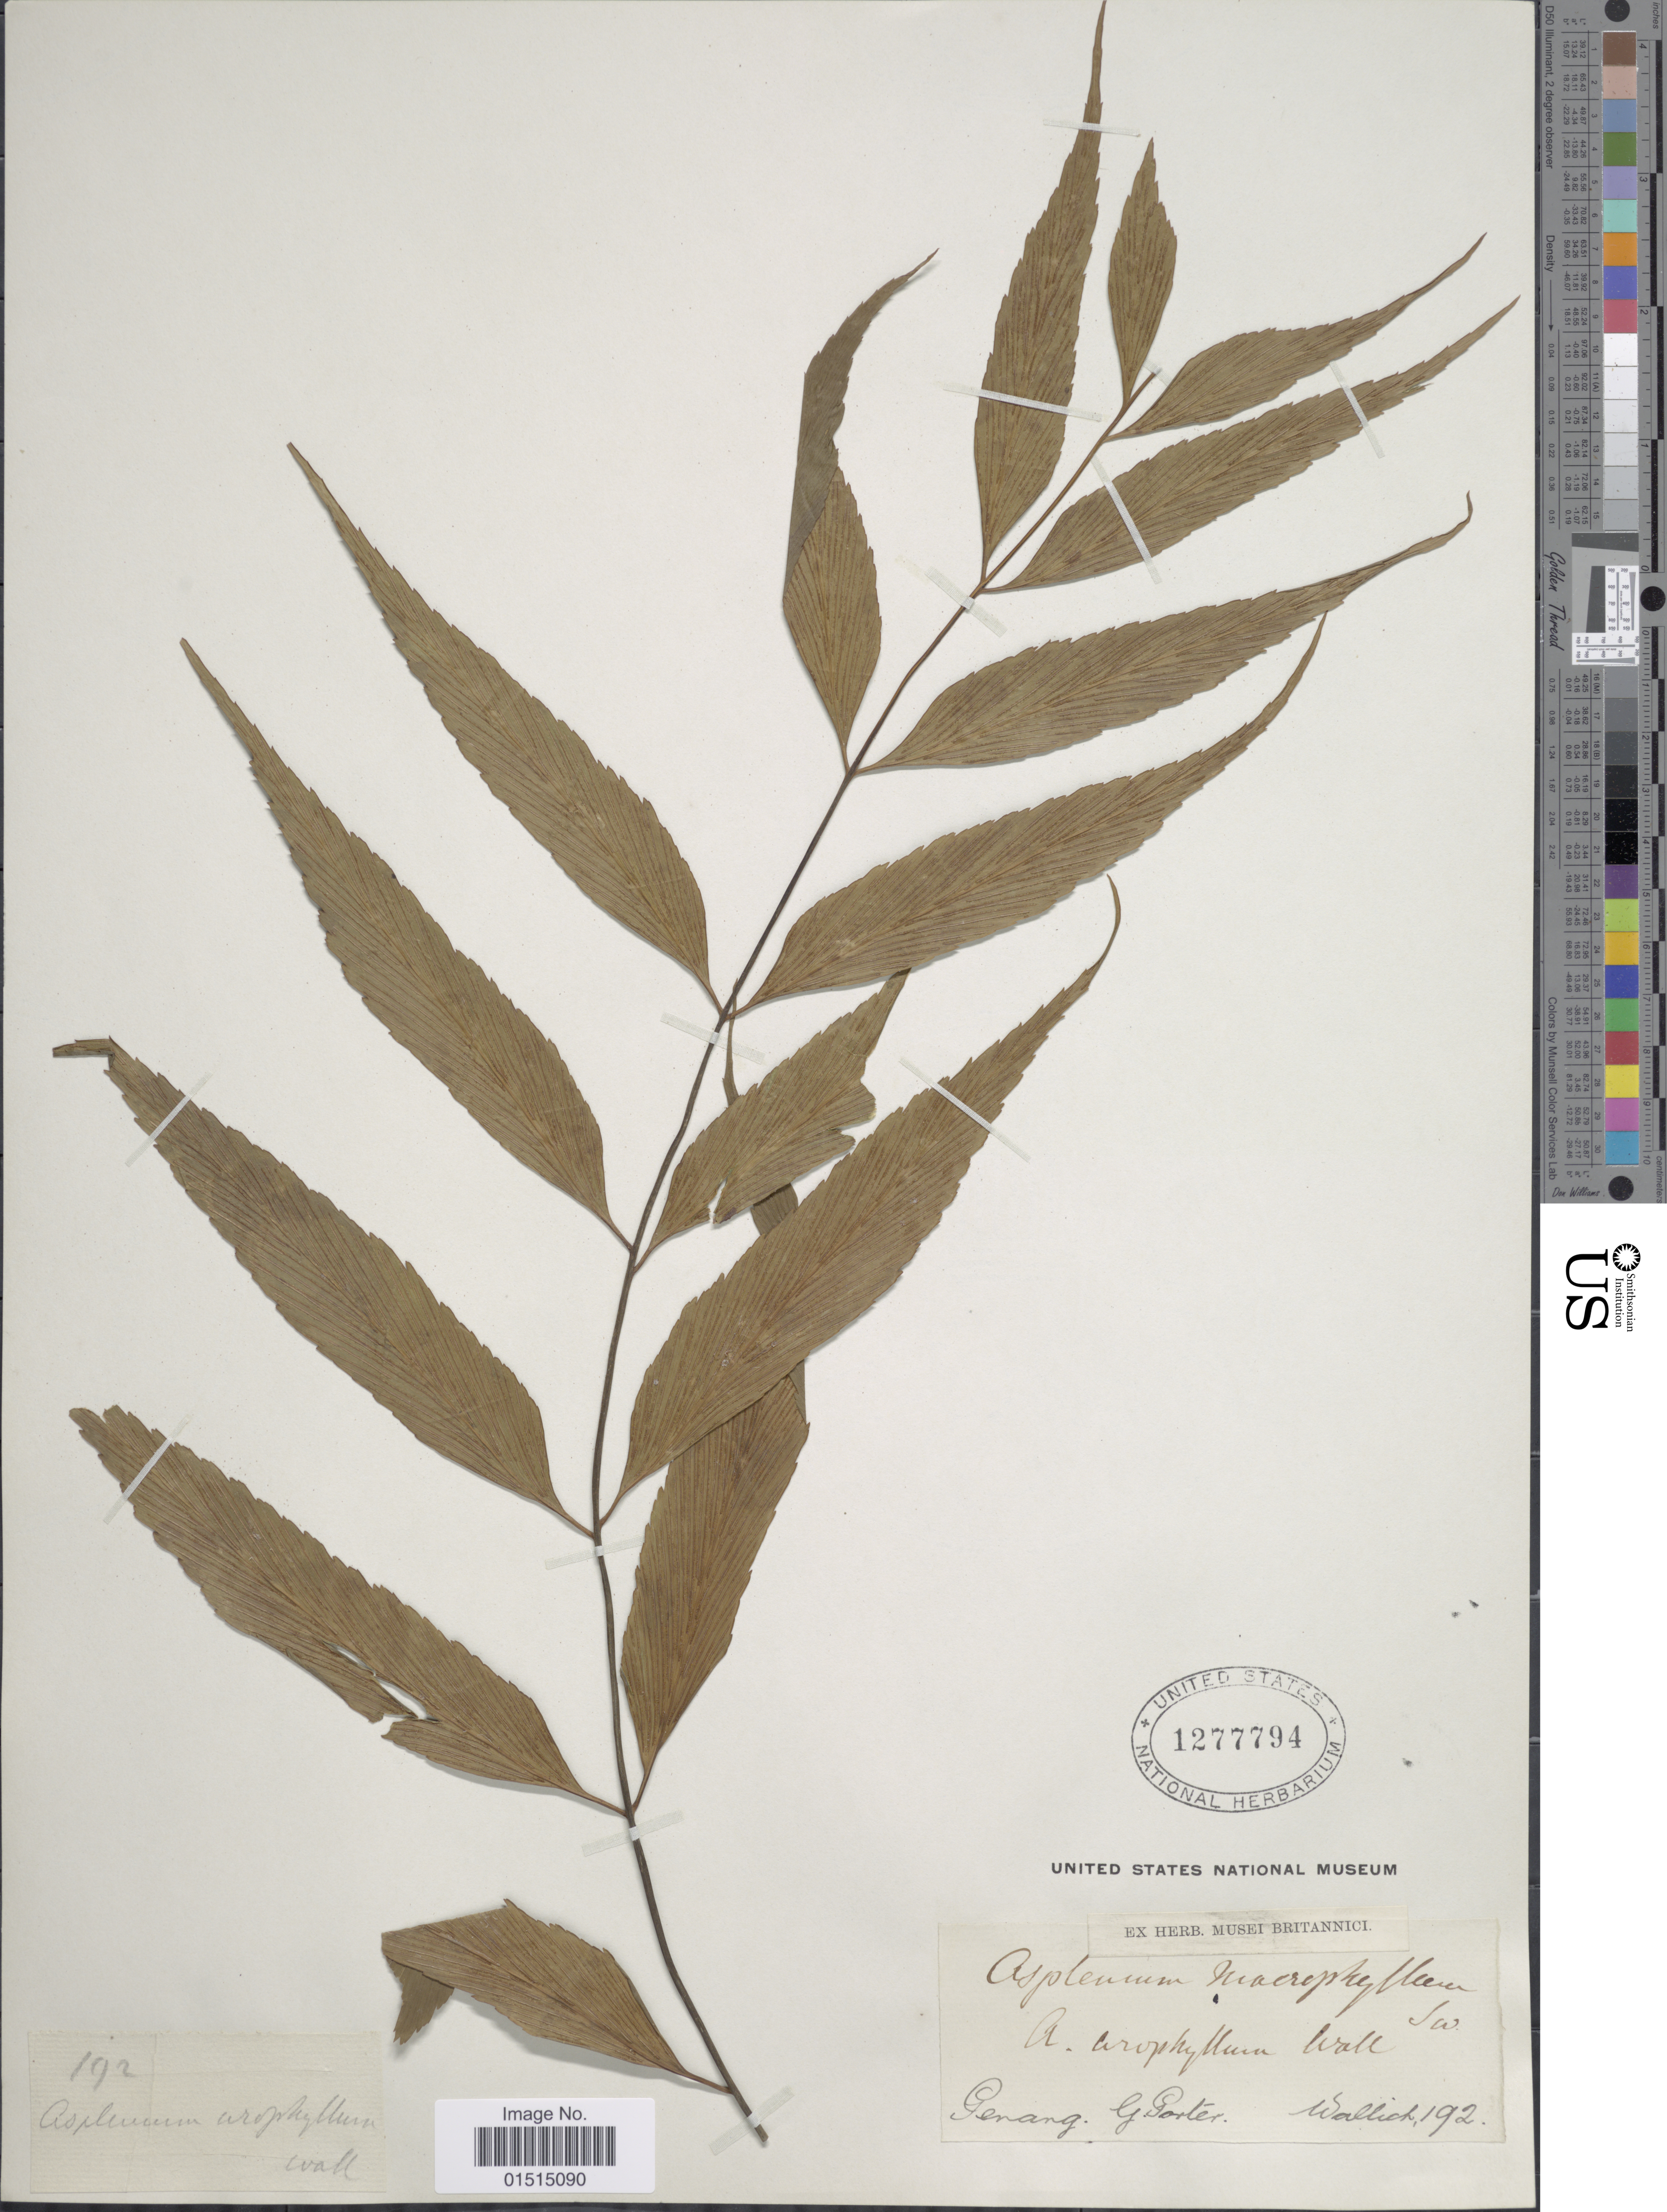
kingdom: Plantae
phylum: Tracheophyta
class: Polypodiopsida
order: Polypodiales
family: Aspleniaceae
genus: Asplenium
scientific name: Asplenium macrophyllum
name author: Sw.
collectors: G. Porter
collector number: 192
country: Malaysia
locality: Penang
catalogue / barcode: US 1277794